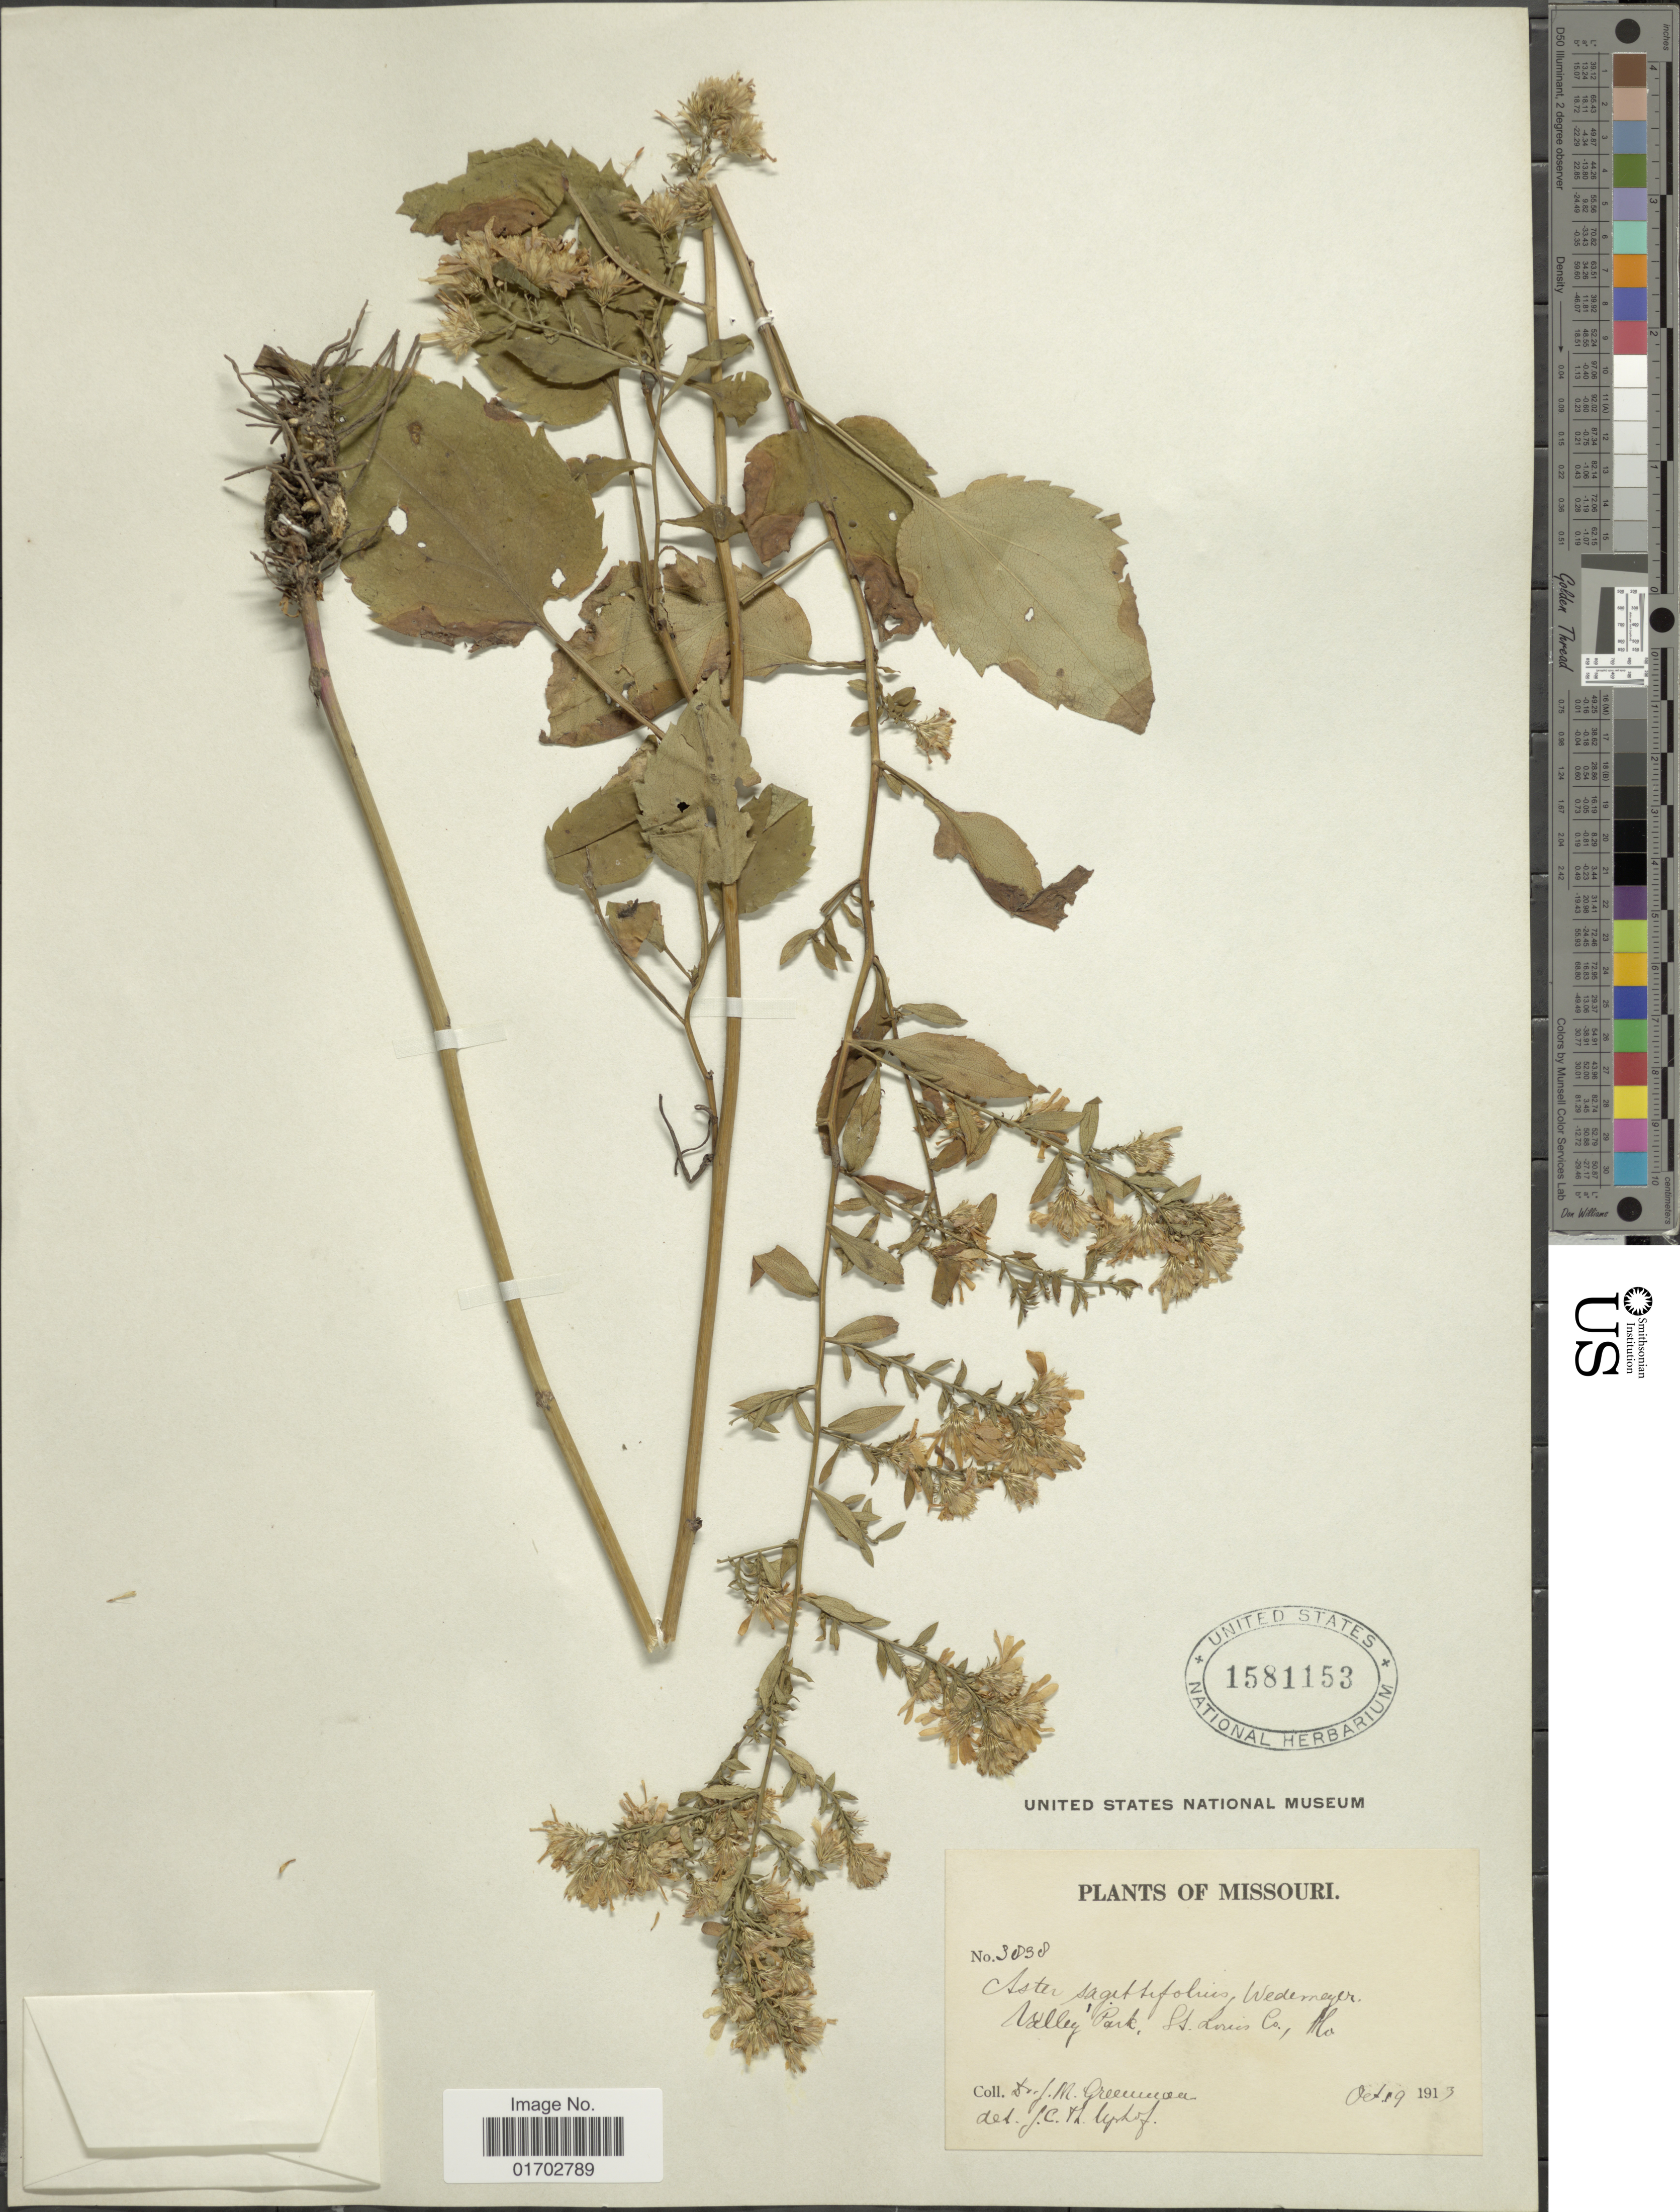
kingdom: Plantae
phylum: Tracheophyta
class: Magnoliopsida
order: Asterales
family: Asteraceae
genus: Symphyotrichum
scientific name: Symphyotrichum sagittifolium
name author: (Wedem. ex Willd.) G.L. Nesom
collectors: J. M. Greenman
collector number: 3838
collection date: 1913-10-19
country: United States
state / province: Missouri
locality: Valley Park, St. Louis Co.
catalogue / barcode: US 1581153